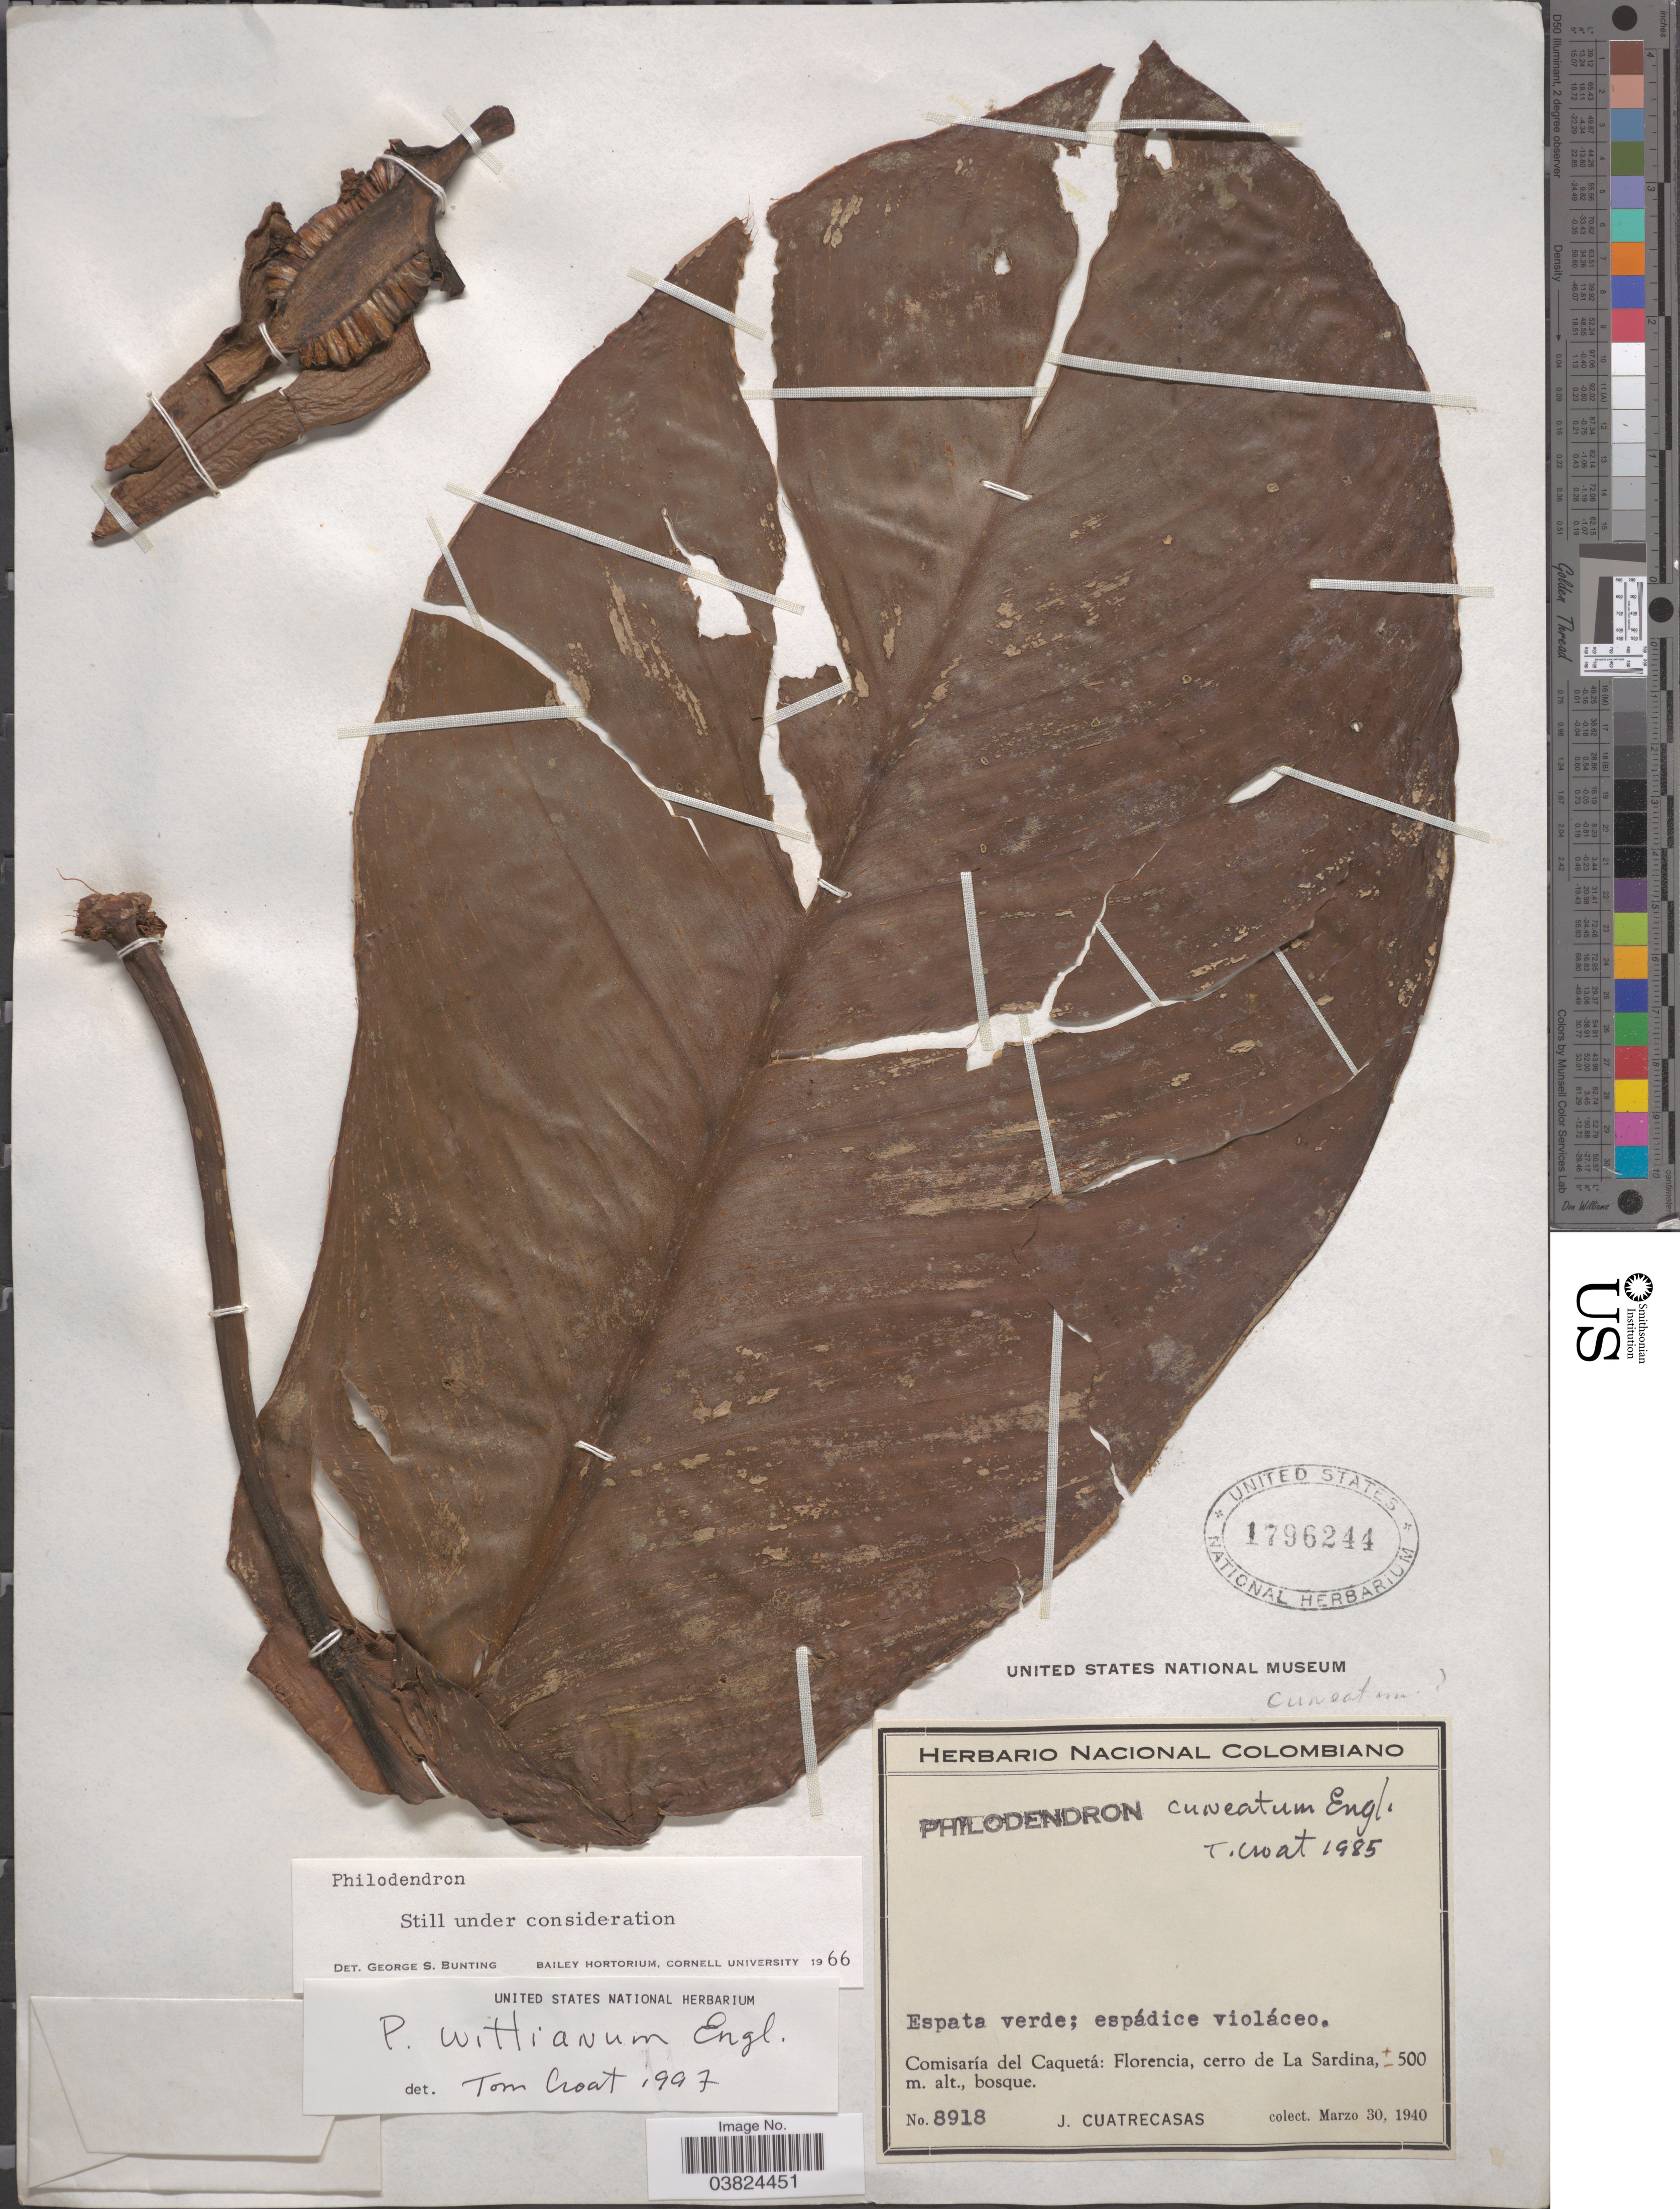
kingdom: Plantae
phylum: Tracheophyta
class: Liliopsida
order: Alismatales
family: Araceae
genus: Philodendron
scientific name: Philodendron wittianum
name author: Engl.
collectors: J. Cuatrecasas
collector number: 8918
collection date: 1940-03-30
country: Colombia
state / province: Caquetá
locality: Comisaría del Caquetá: Florencia, cerro de La Sardina.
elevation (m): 500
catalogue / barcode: US 1796244